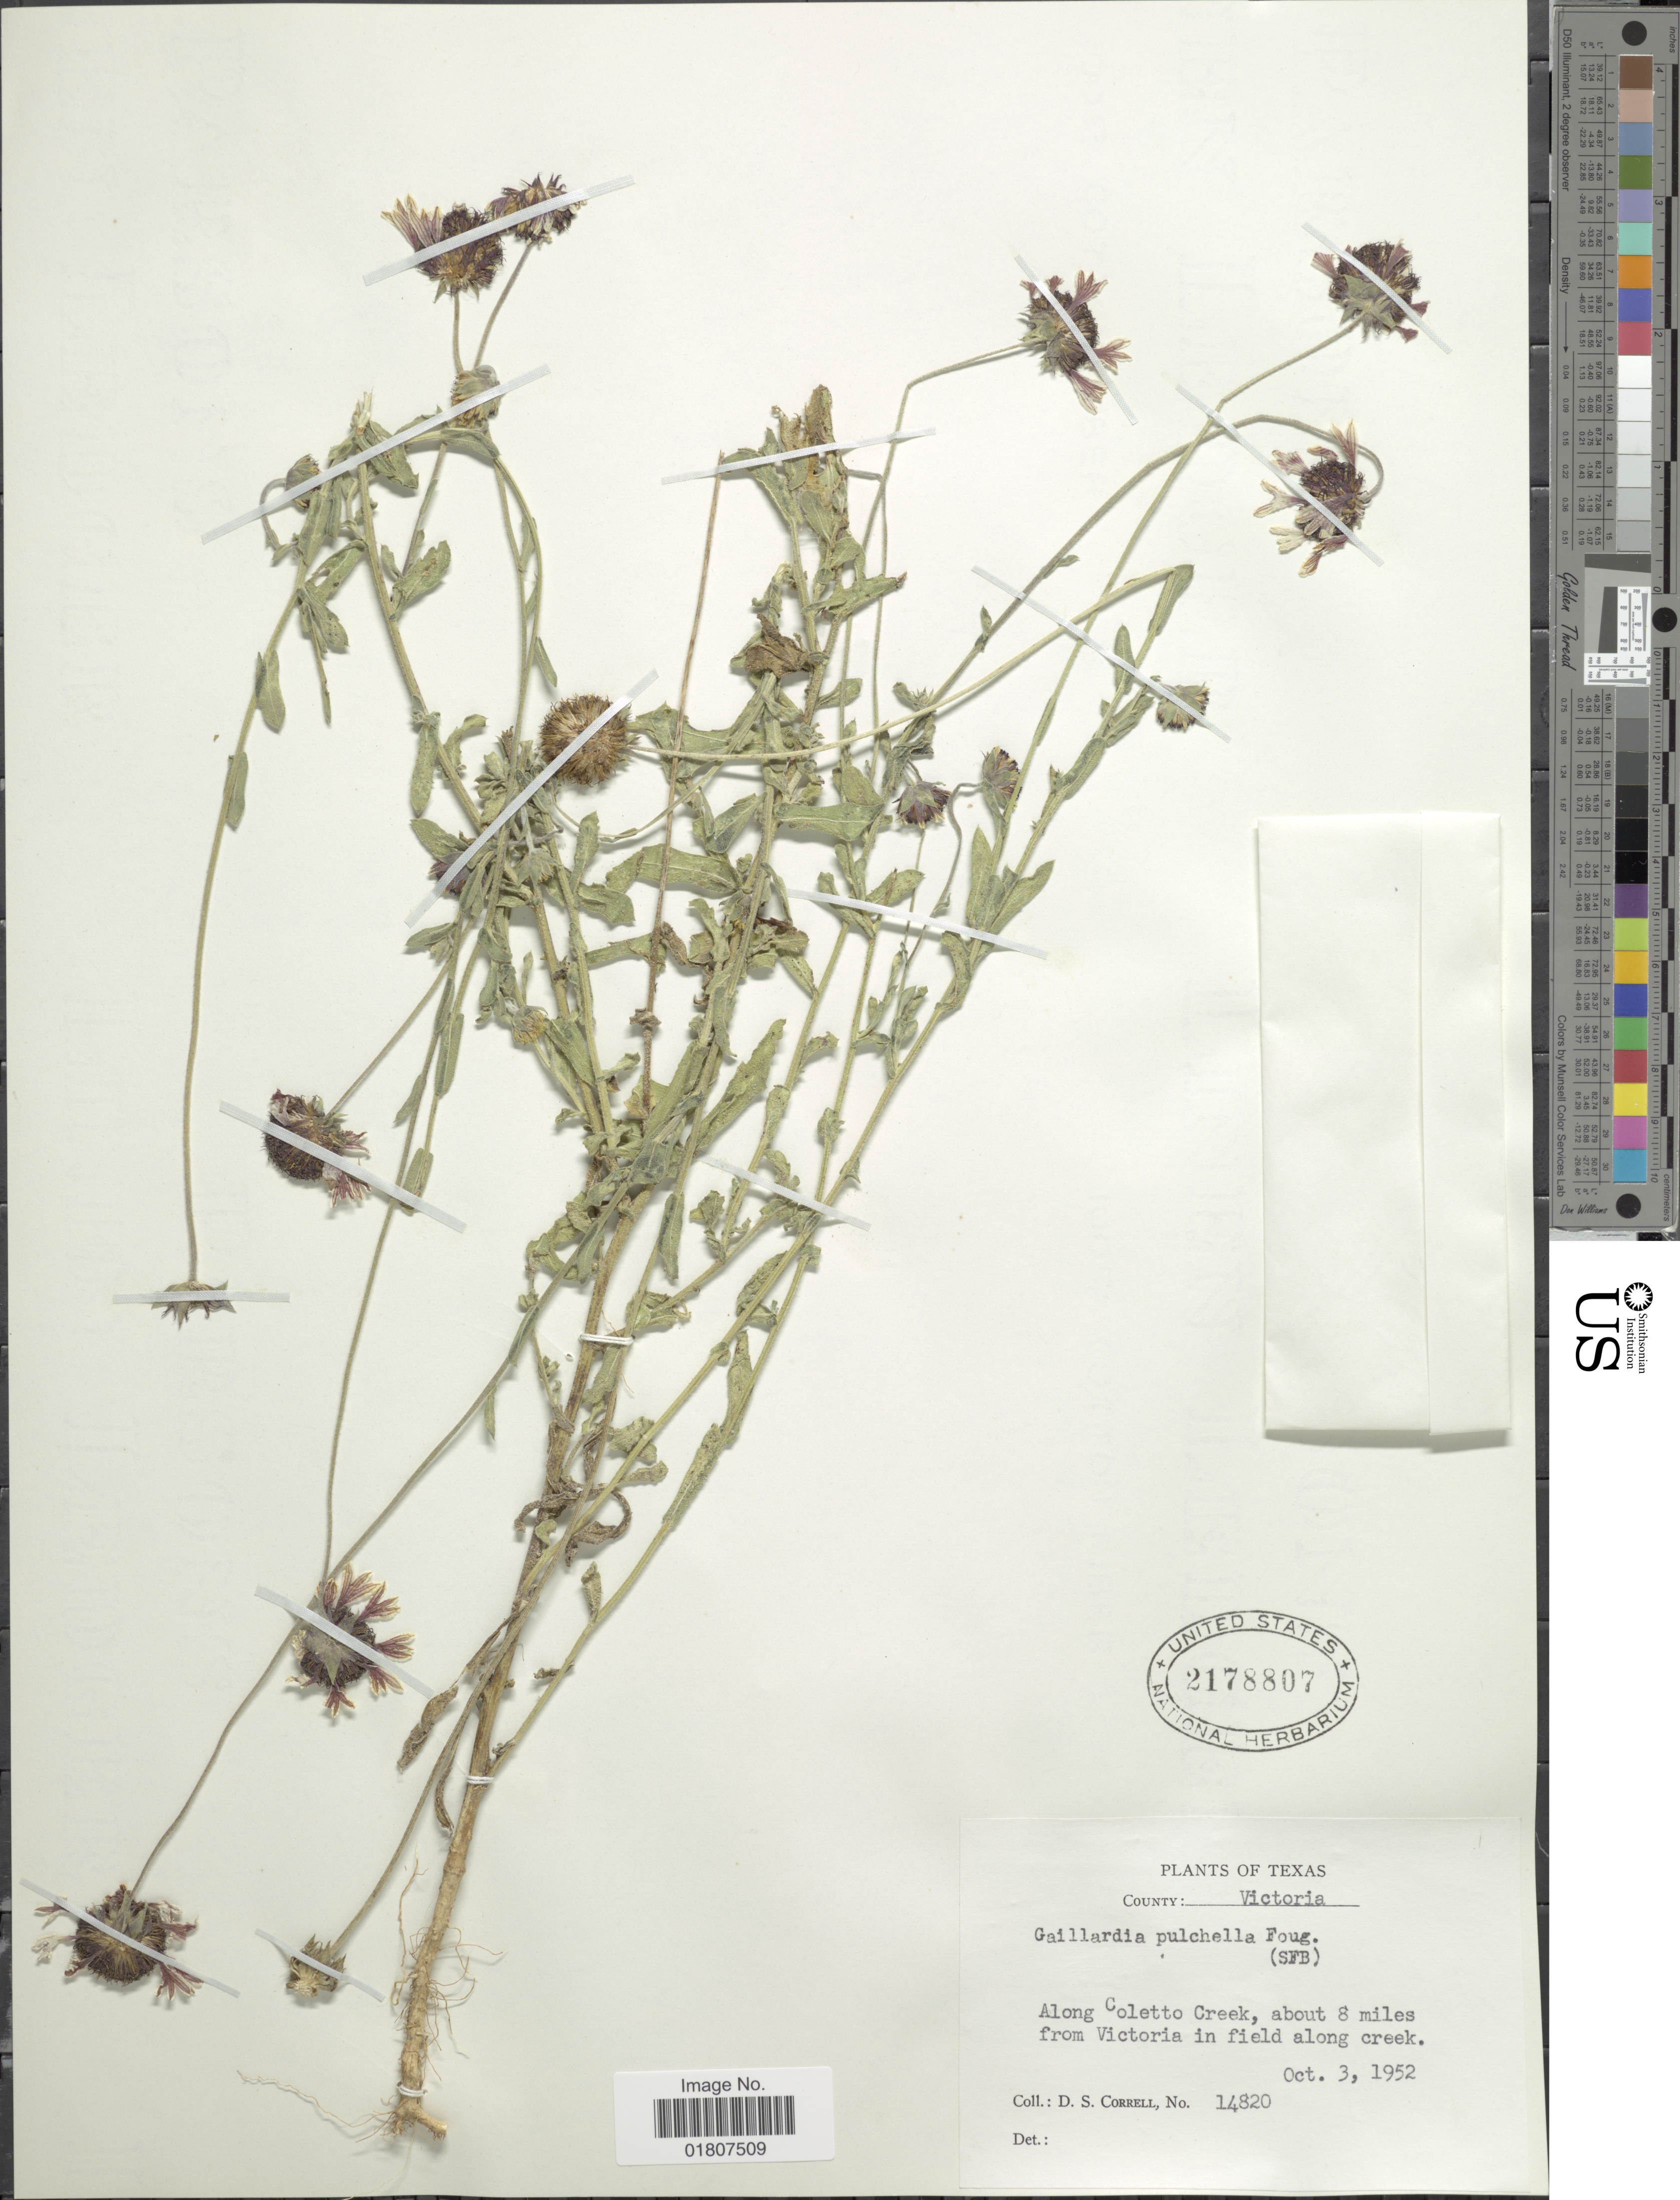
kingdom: Plantae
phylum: Tracheophyta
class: Magnoliopsida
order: Asterales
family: Asteraceae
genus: Gaillardia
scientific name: Gaillardia pulchella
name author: Foug.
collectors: D. S. Correll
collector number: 14820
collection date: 1952-10-03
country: United States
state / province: Texas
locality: County: Victoria. Along Coletto Creek, about 8 miles from Victoria in field along creek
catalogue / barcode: US 2178807